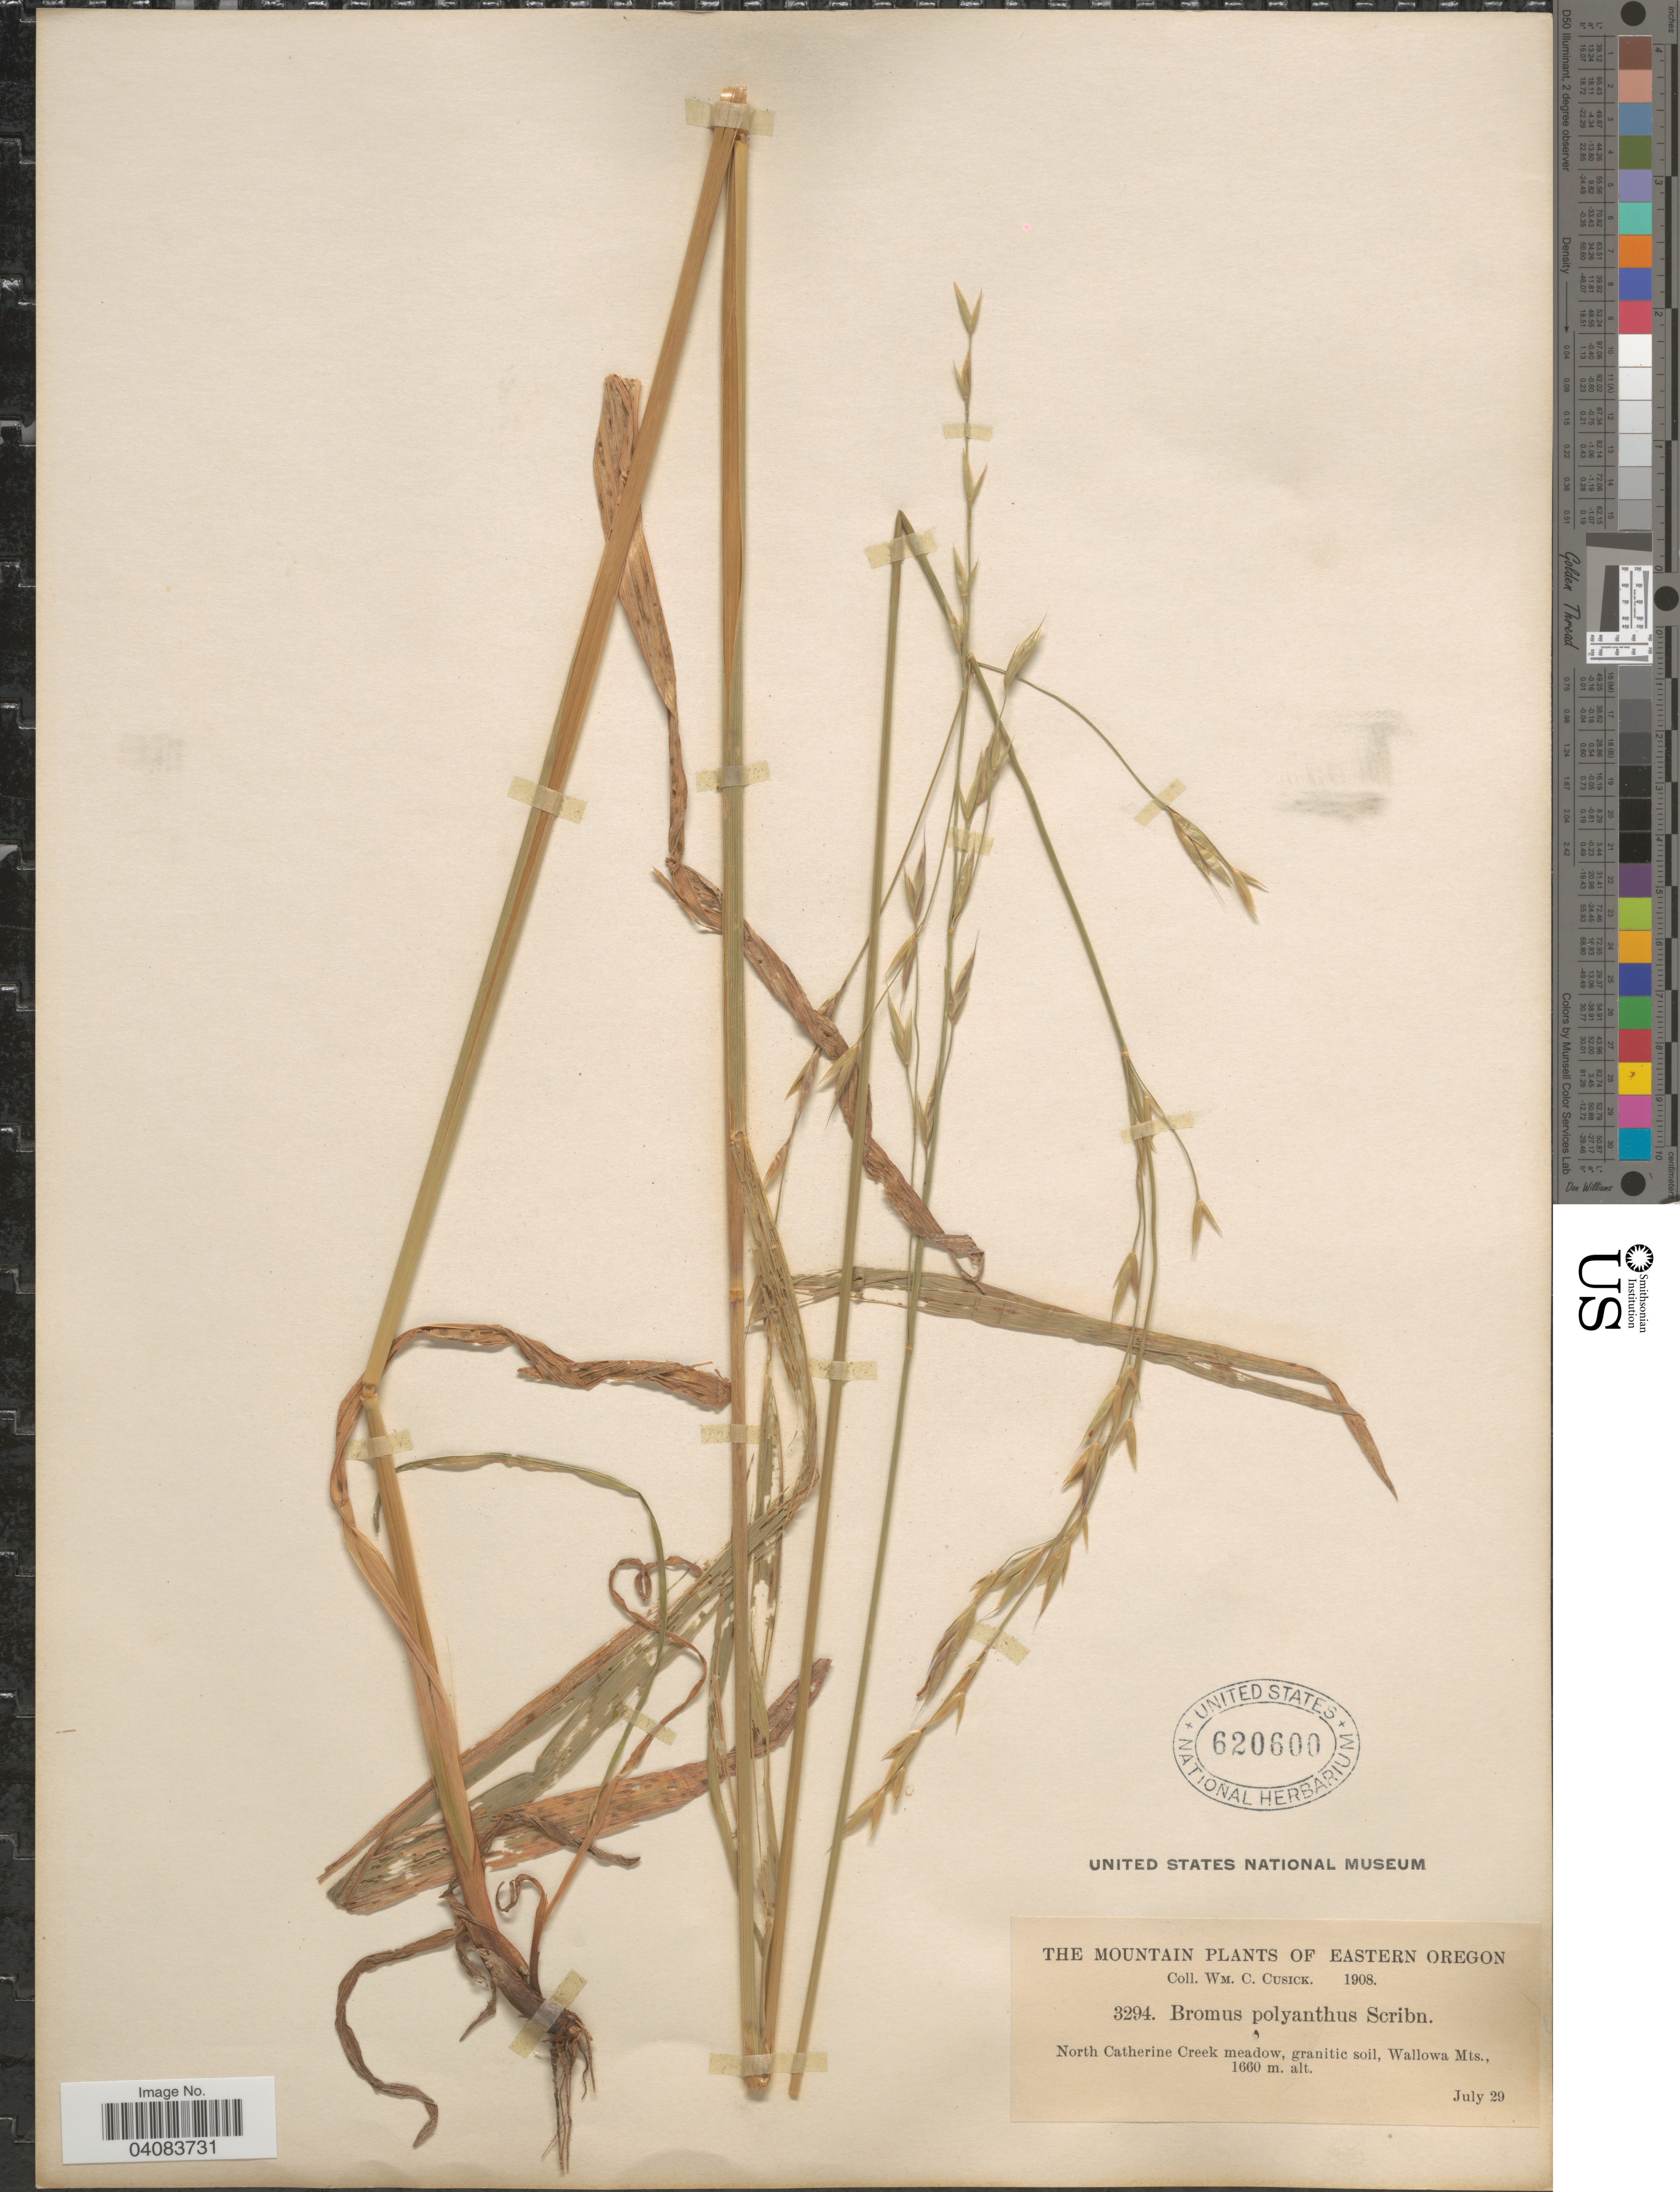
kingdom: Plantae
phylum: Tracheophyta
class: Liliopsida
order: Poales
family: Poaceae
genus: Bromus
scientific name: Bromus polyanthus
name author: Scribn. ex Shear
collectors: W. C. Cusick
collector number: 3294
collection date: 1908-07-29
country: United States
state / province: Oregon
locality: Eastern Oregon. North Catherine Creek meadow, granitic soil, Wallowa Mts.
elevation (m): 1660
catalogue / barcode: US 620600